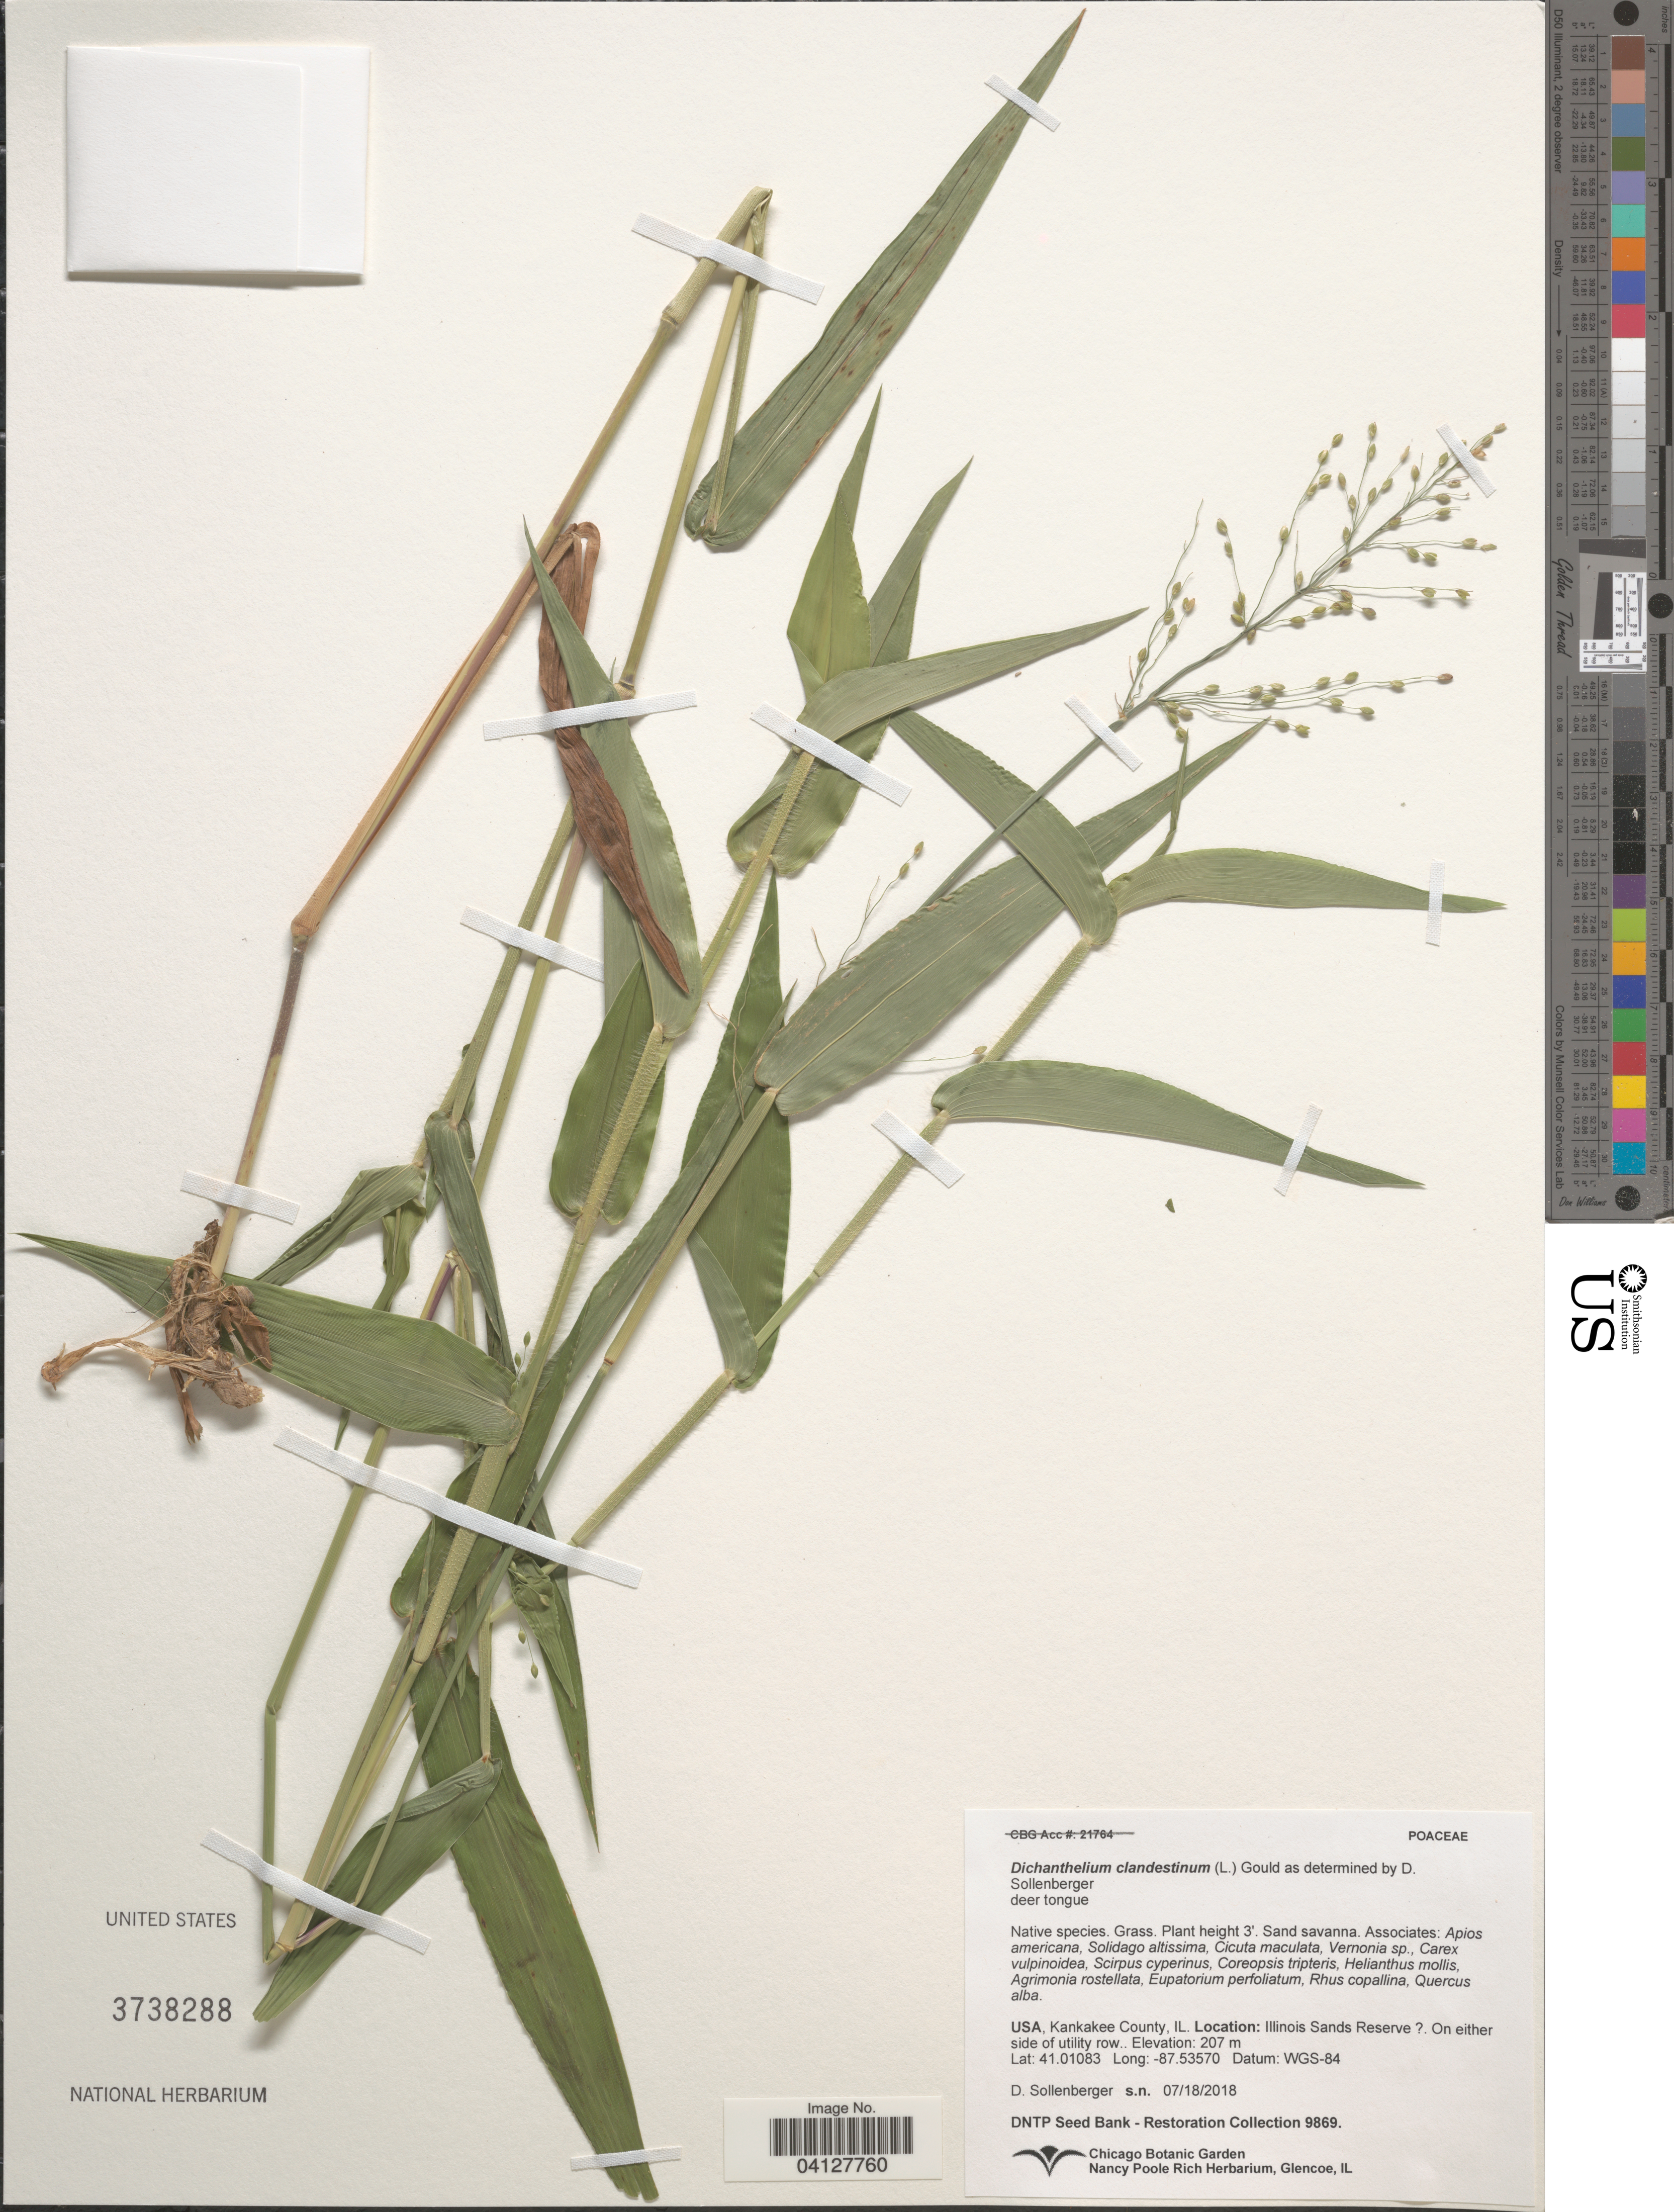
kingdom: Plantae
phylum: Tracheophyta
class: Liliopsida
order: Poales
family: Poaceae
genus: Dichanthelium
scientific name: Dichanthelium clandestinum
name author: (L.) Gould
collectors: D. Sollenberger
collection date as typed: Transcribed d/m/y: 18/7/2018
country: United States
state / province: Illinois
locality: Kankakee County. Illinois Sands Reserve [unsure placement]. On either side of utility row. Datum: WGS-84.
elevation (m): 207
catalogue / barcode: US 3738288